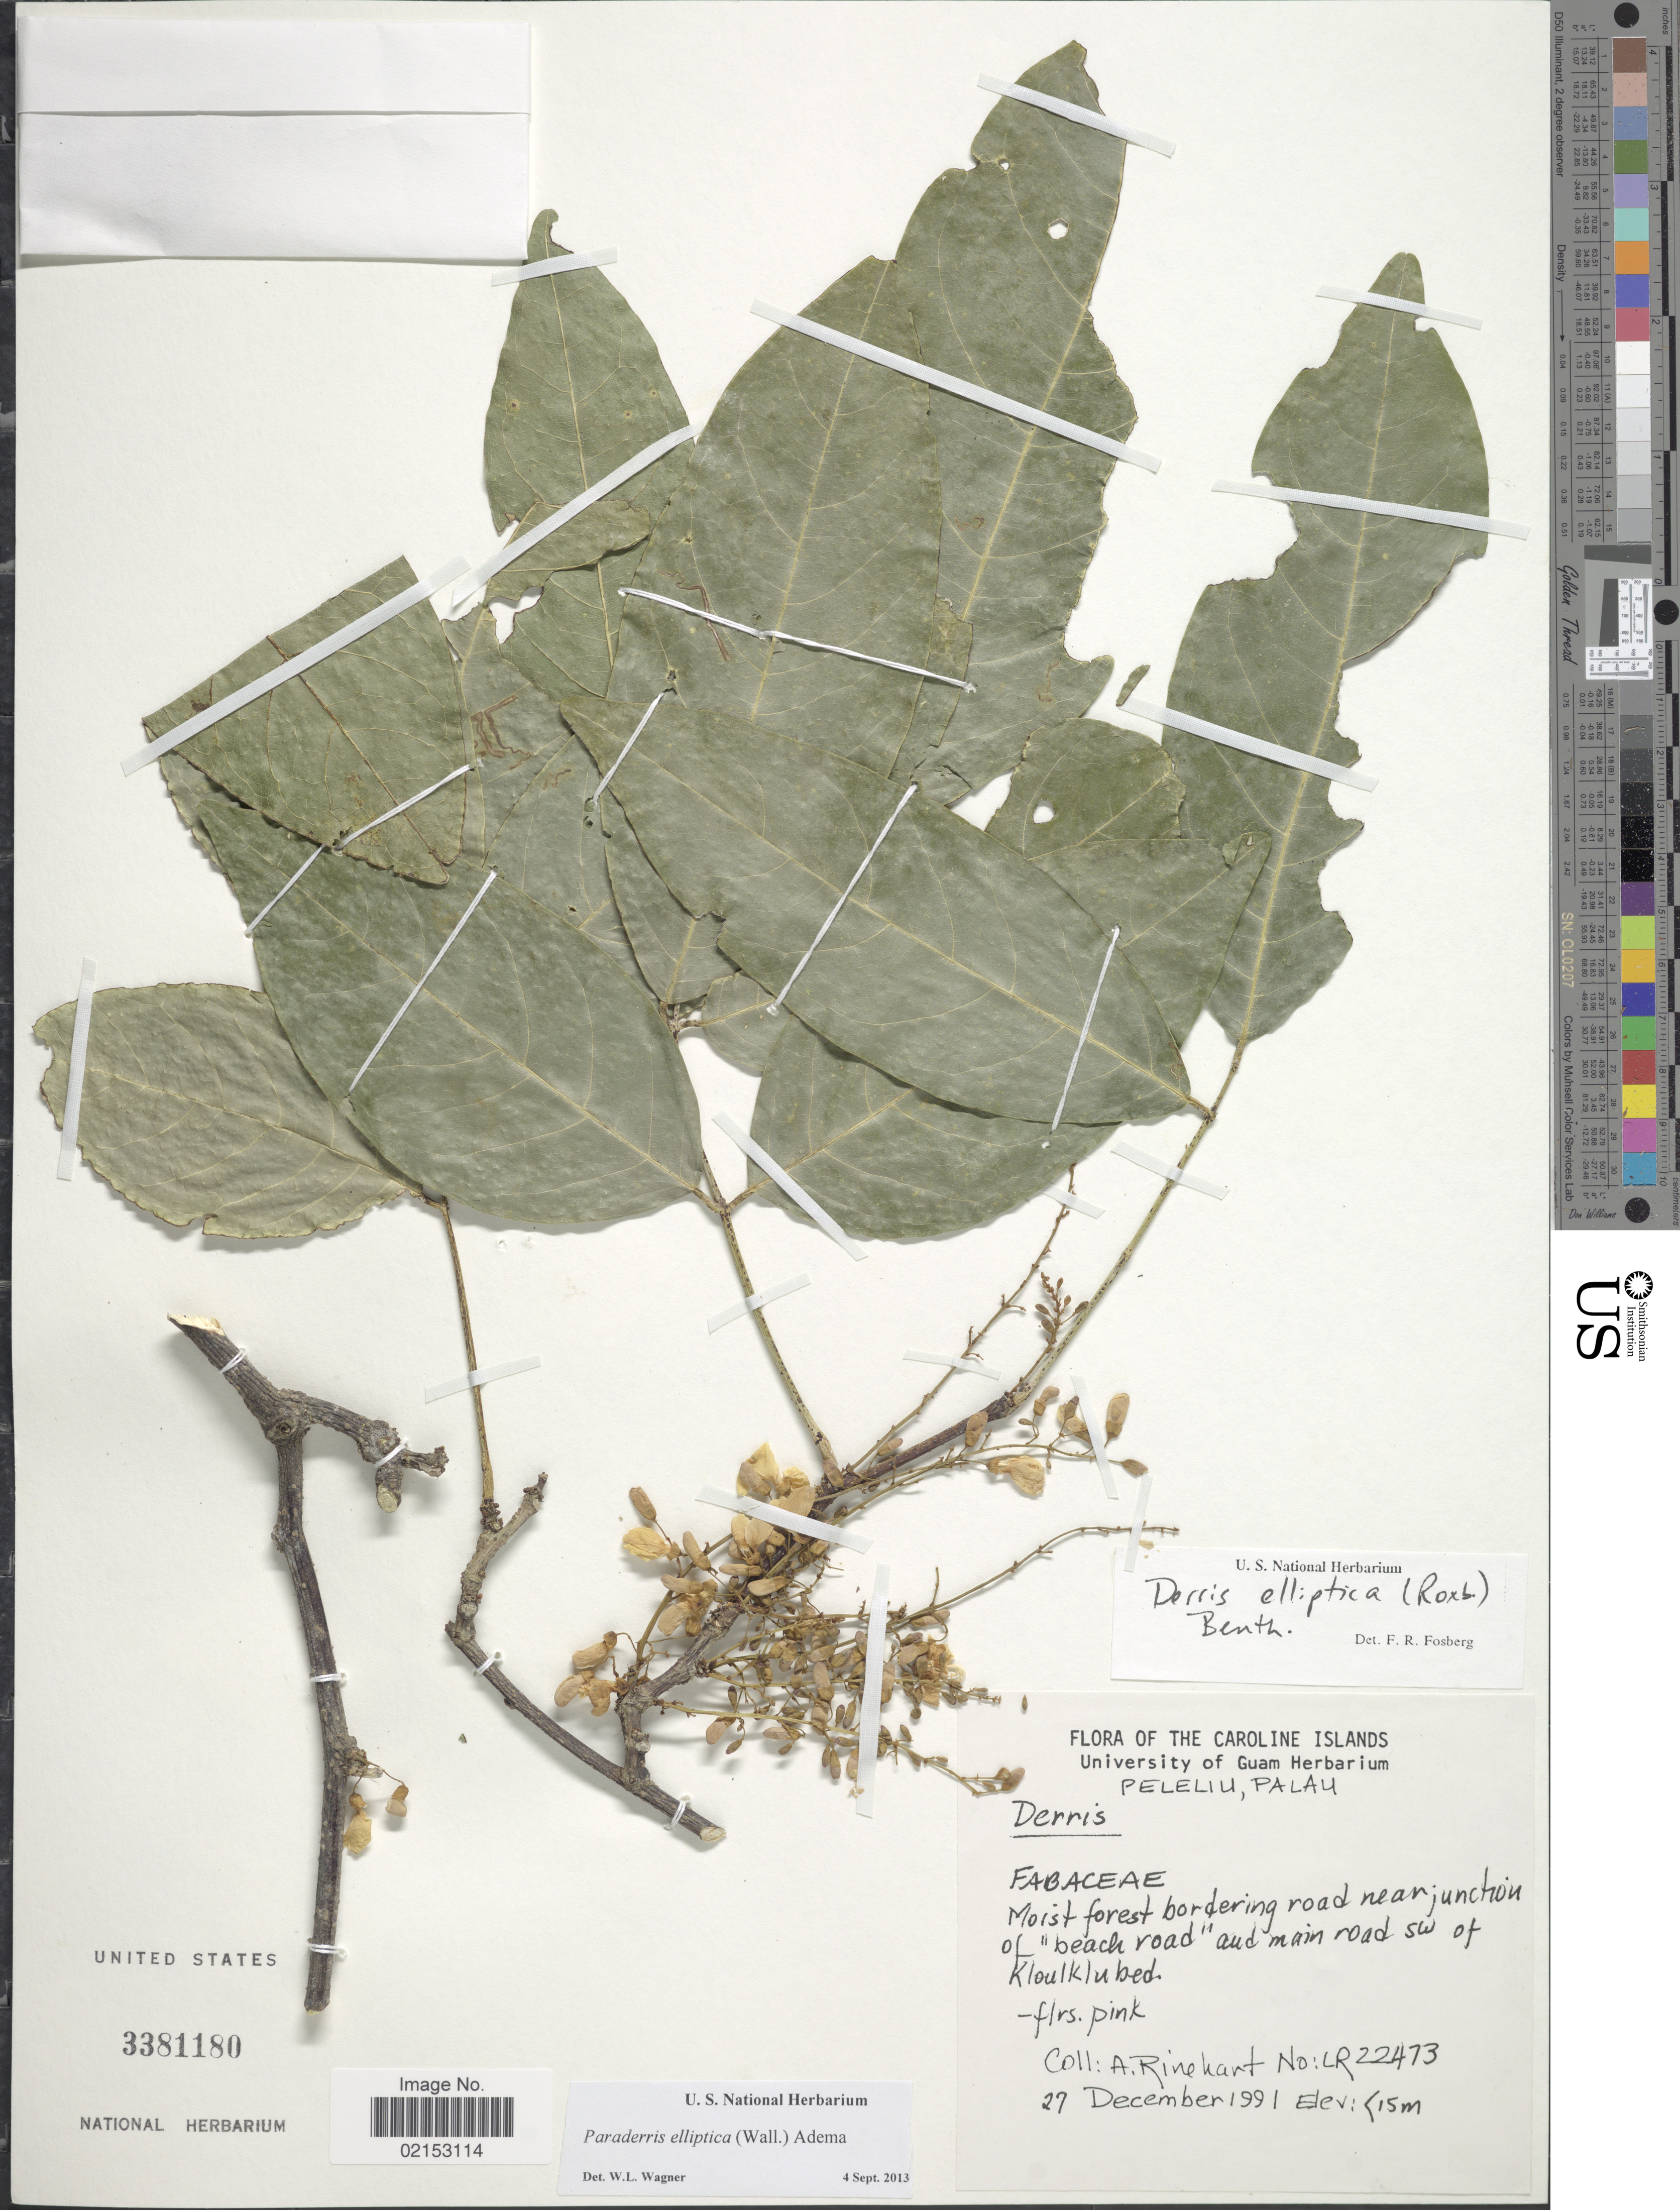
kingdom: Plantae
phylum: Tracheophyta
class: Magnoliopsida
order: Fabales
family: Fabaceae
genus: Derris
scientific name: Derris elliptica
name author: (Wall.) Benth.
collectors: A. Rinehart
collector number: LR22473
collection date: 1991-12-27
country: Palau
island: Beliliou [Peleliu]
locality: Peleliu, Palau, moist forest bordering road near junction of ""beach road""and main road sw of Klouklubed.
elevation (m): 15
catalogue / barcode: US 3381180